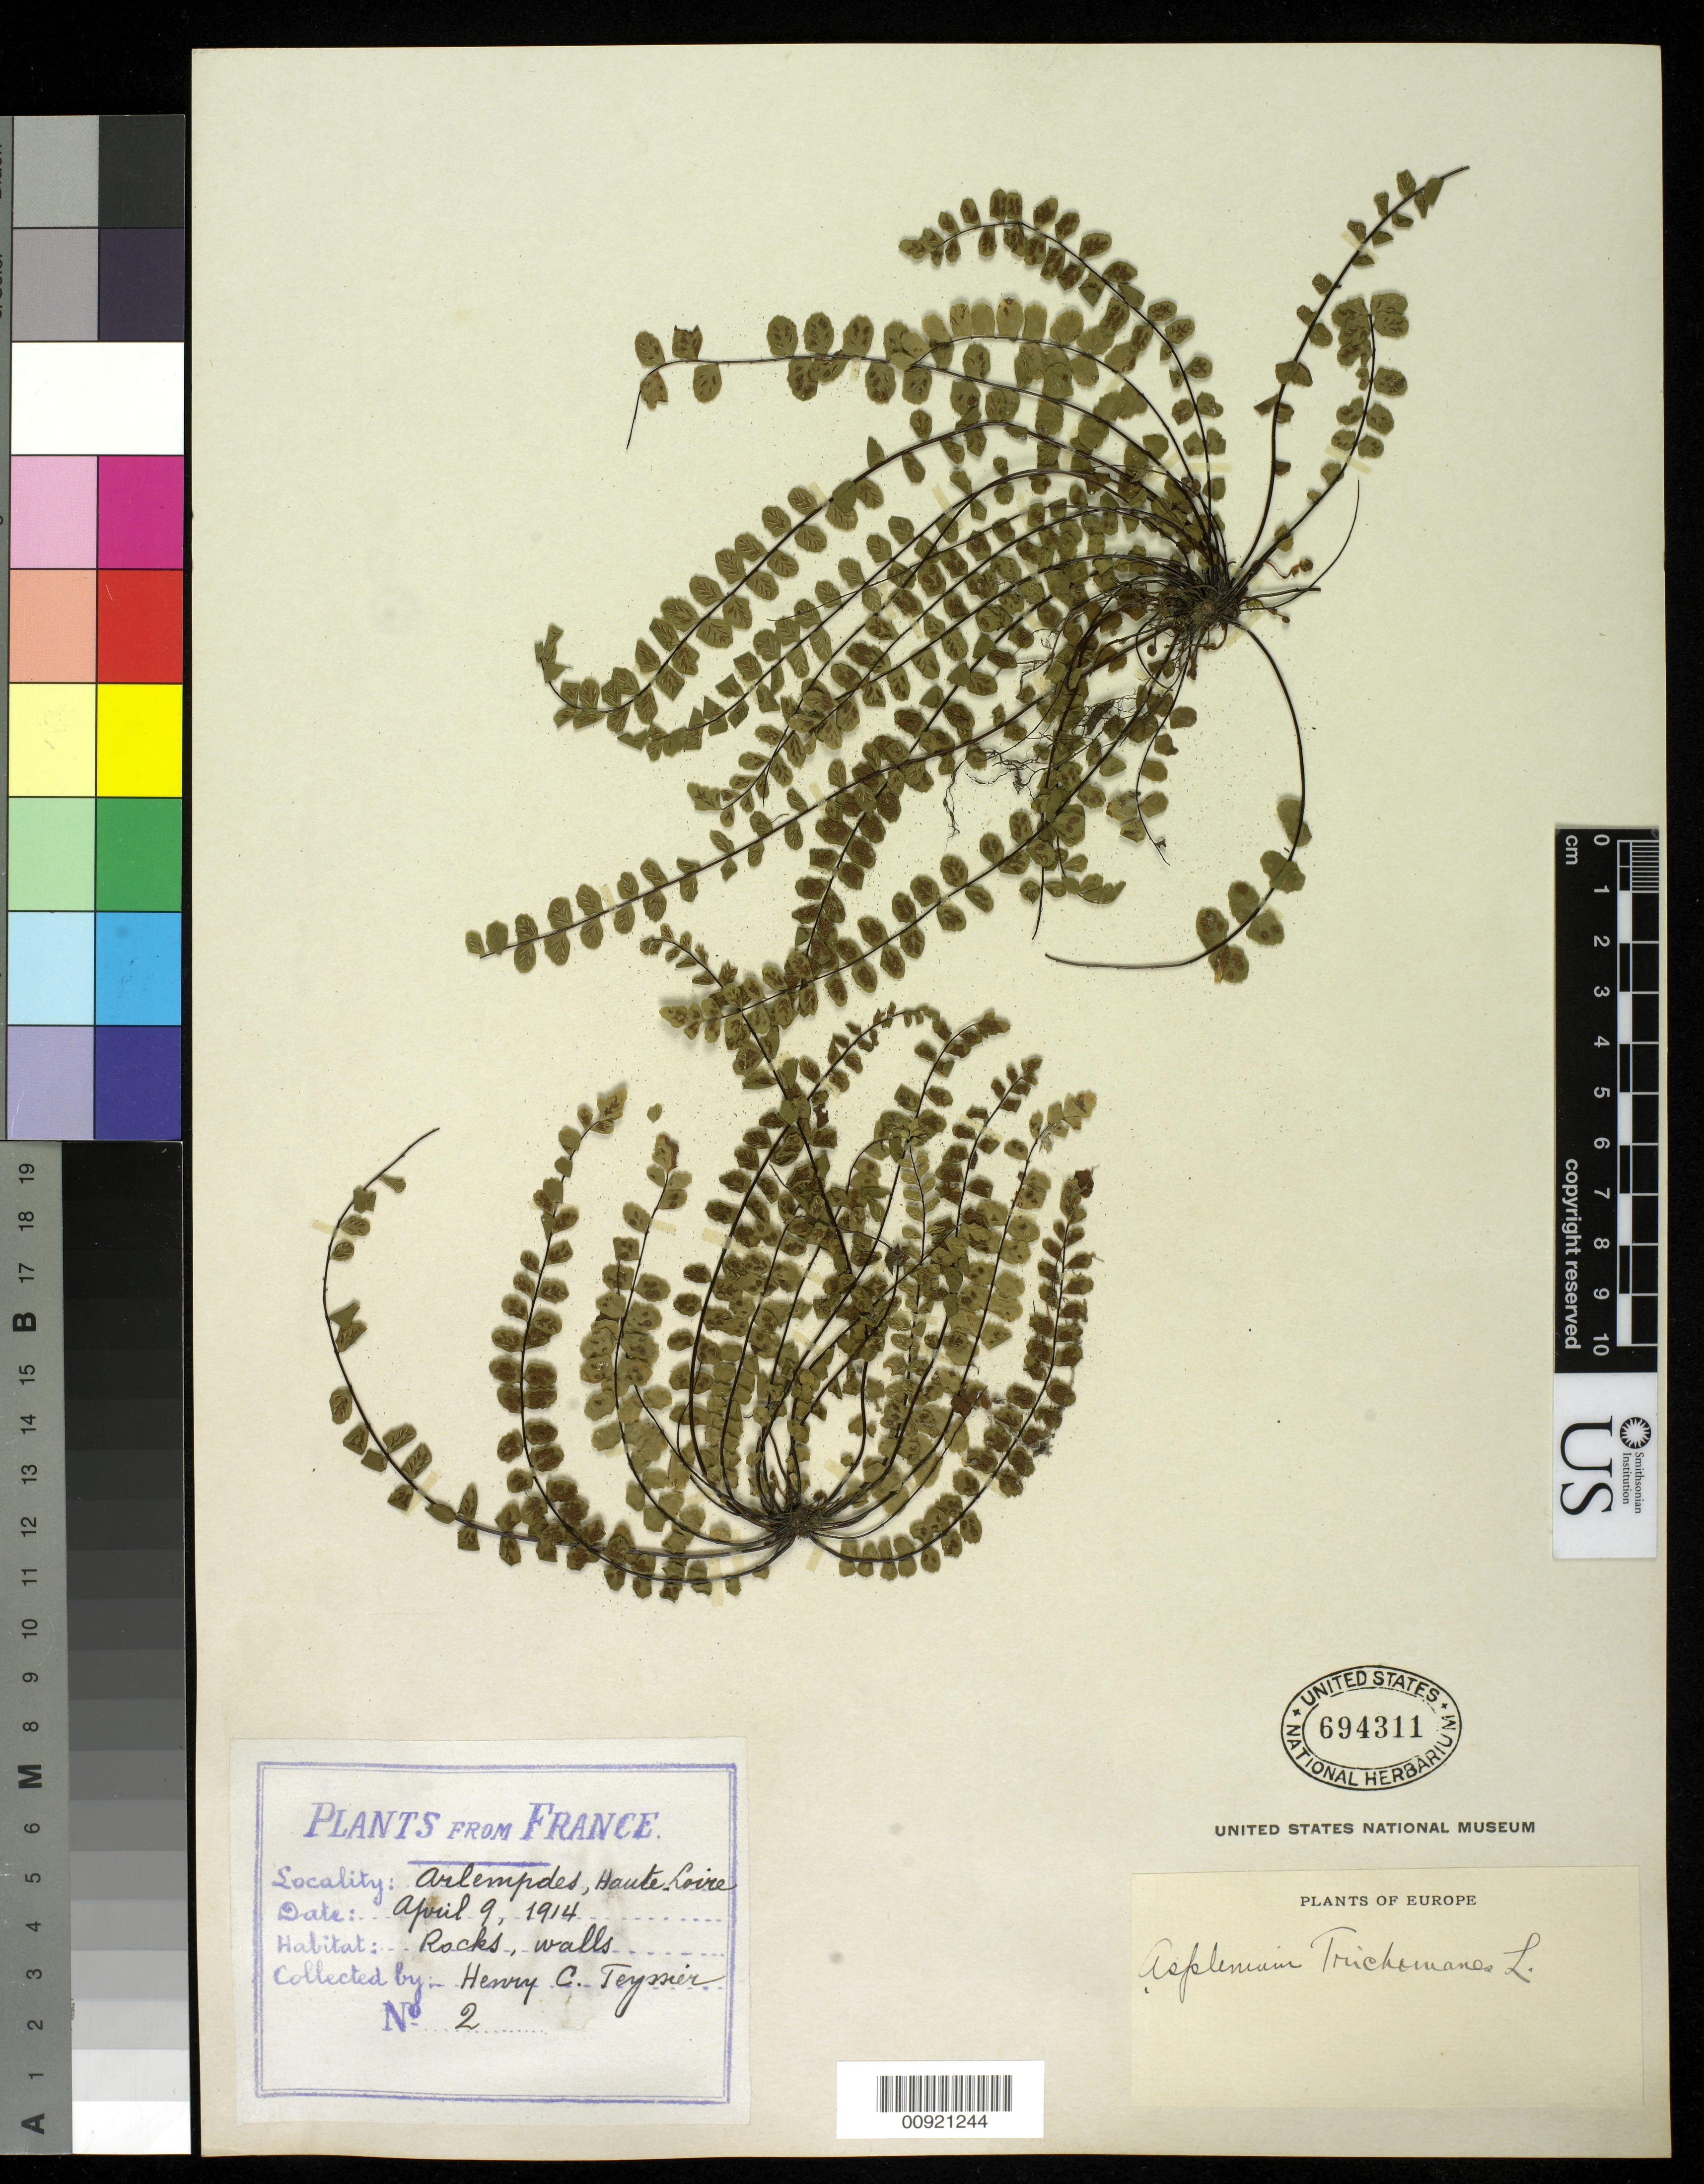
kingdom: Plantae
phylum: Tracheophyta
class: Polypodiopsida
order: Polypodiales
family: Aspleniaceae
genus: Asplenium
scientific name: Asplenium trichomanes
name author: L.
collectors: Teyssier, H.R.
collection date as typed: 09 Apr 1914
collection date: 1914-04-09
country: France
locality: Rocks, walls in Arlempded, Black Crevise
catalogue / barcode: US 694311